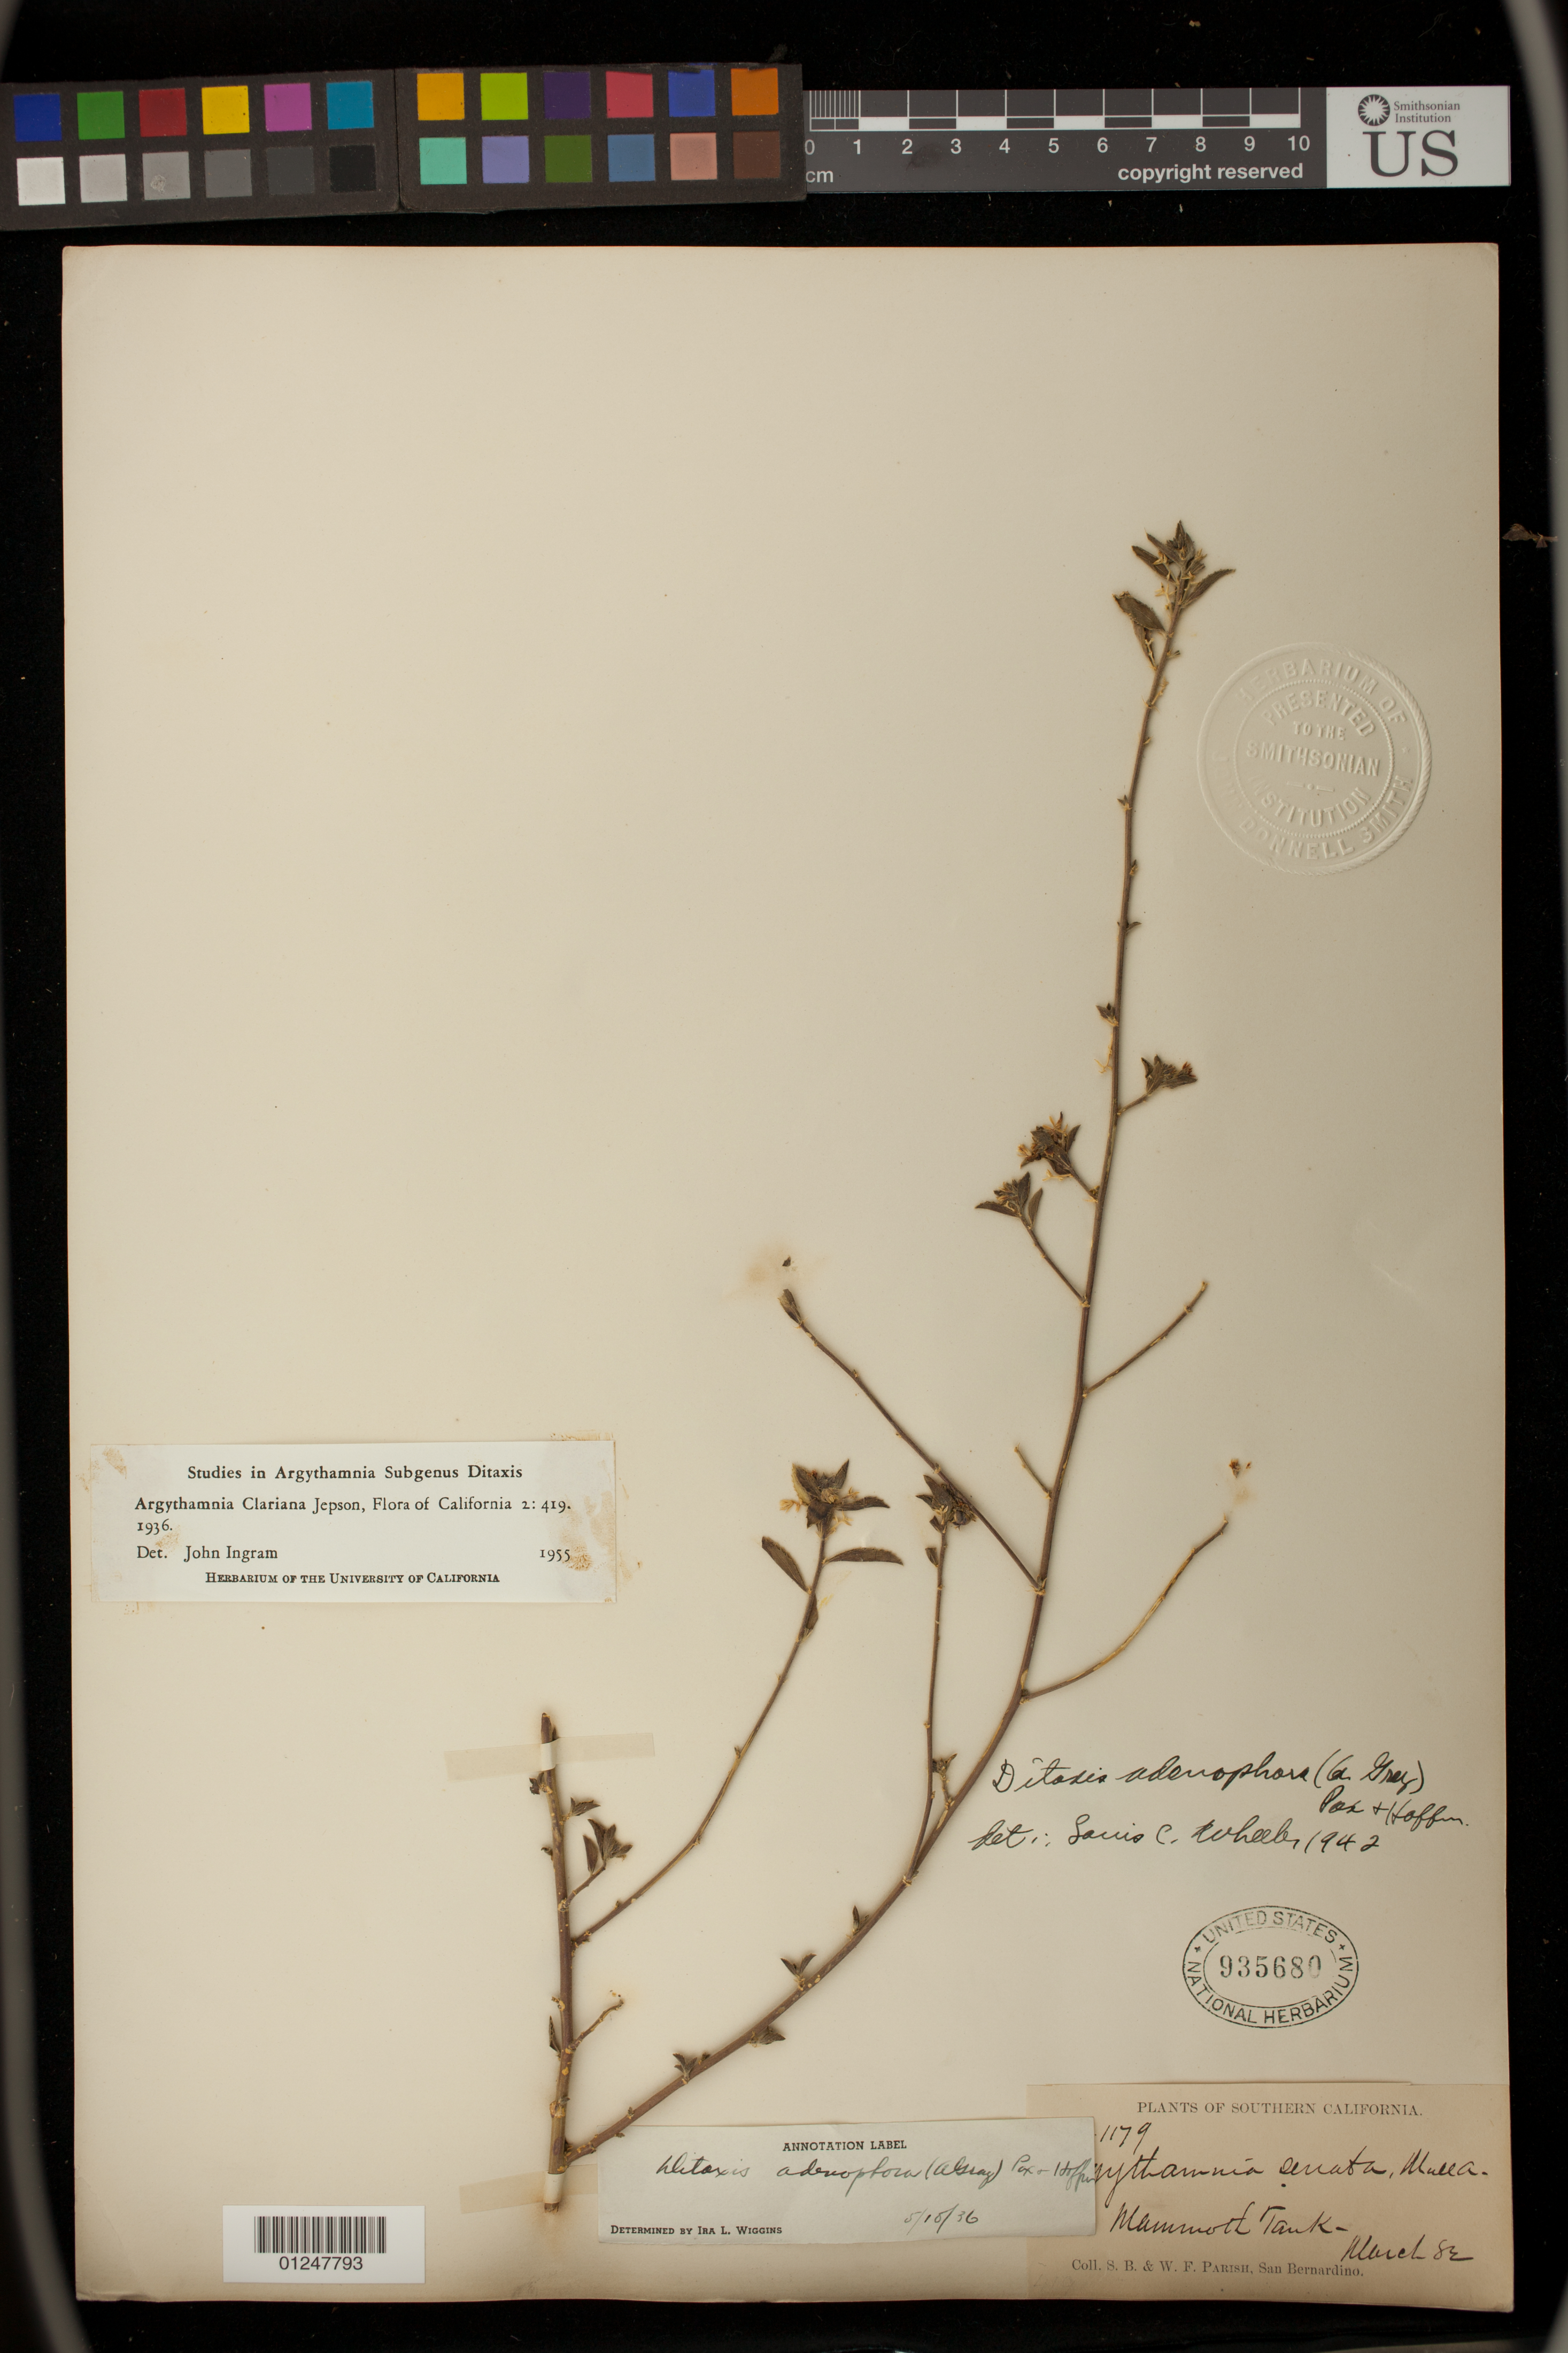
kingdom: Plantae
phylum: Tracheophyta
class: Magnoliopsida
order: Malpighiales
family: Euphorbiaceae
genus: Argythamnia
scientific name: Argythamnia claryana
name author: Jeps.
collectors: S. B. Parish & W. F. Parish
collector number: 1179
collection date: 1882-03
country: United States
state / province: California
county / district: San Diego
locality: Mammoth Tank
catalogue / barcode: US 935680